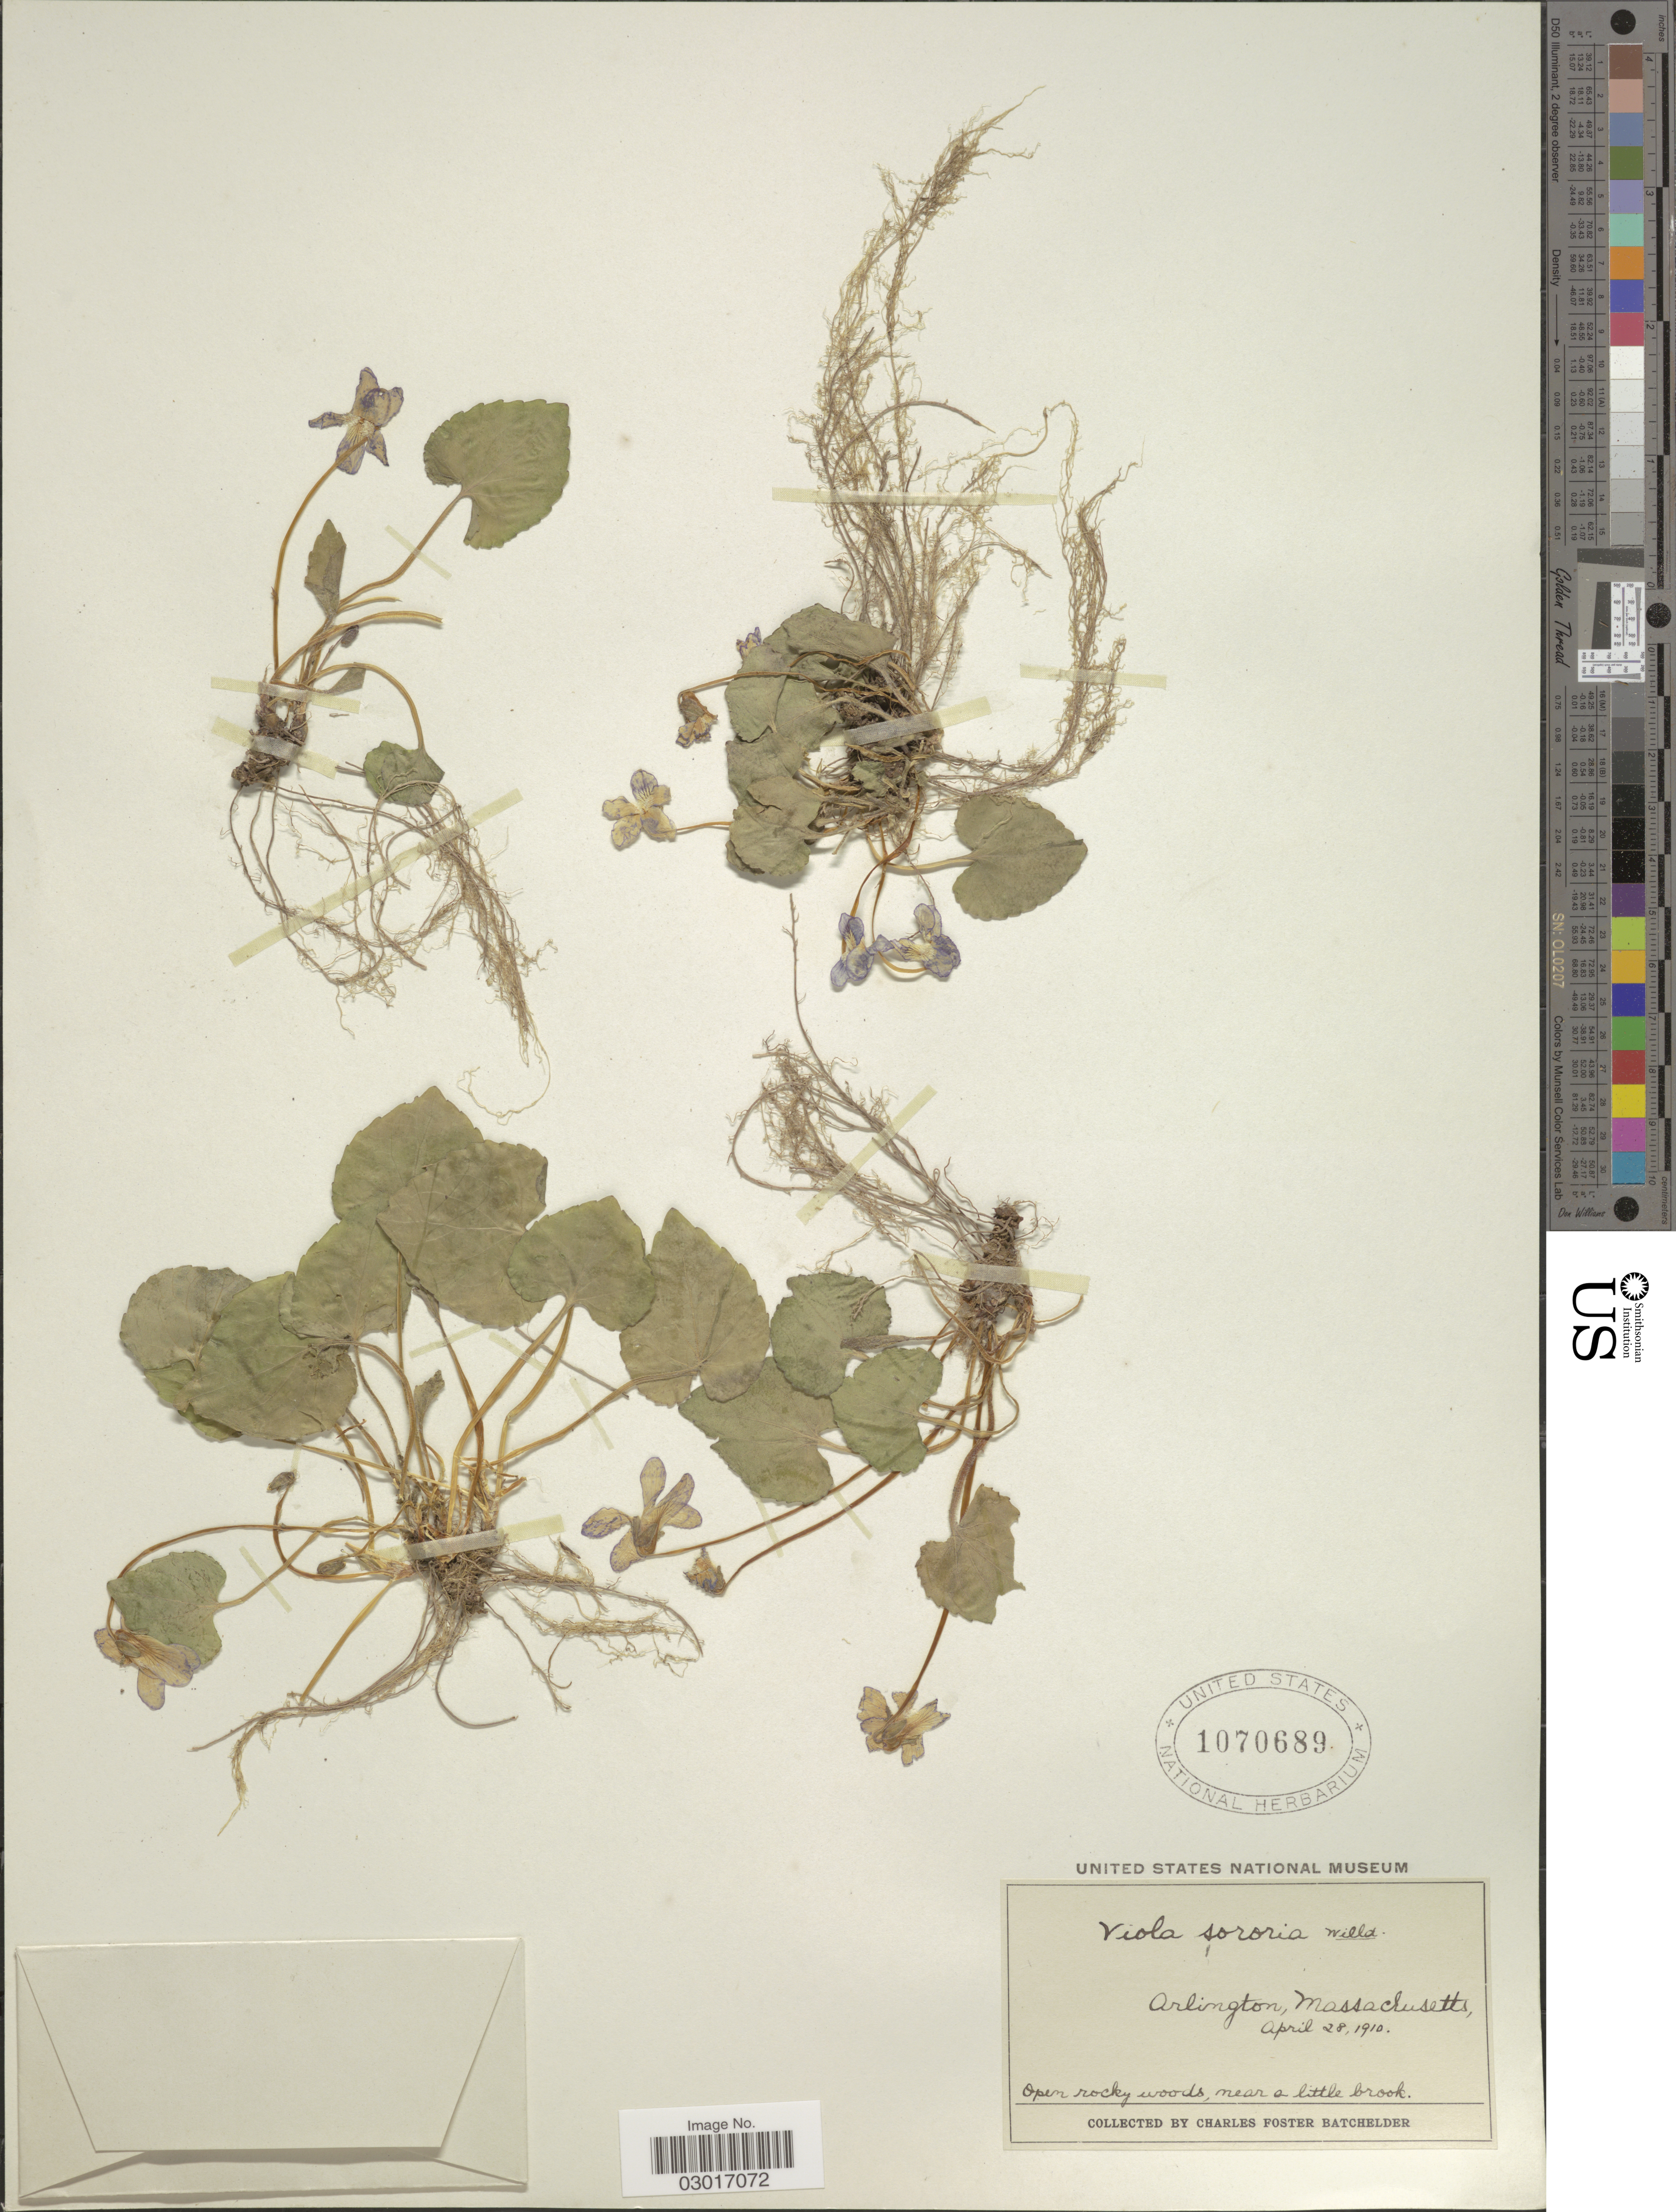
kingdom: Plantae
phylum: Tracheophyta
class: Magnoliopsida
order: Malpighiales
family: Violaceae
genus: Viola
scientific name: Viola sororia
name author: Willd.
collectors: C. Batchelder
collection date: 1910-04-28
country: United States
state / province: Massachusetts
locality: Arlington.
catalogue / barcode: US 1070689